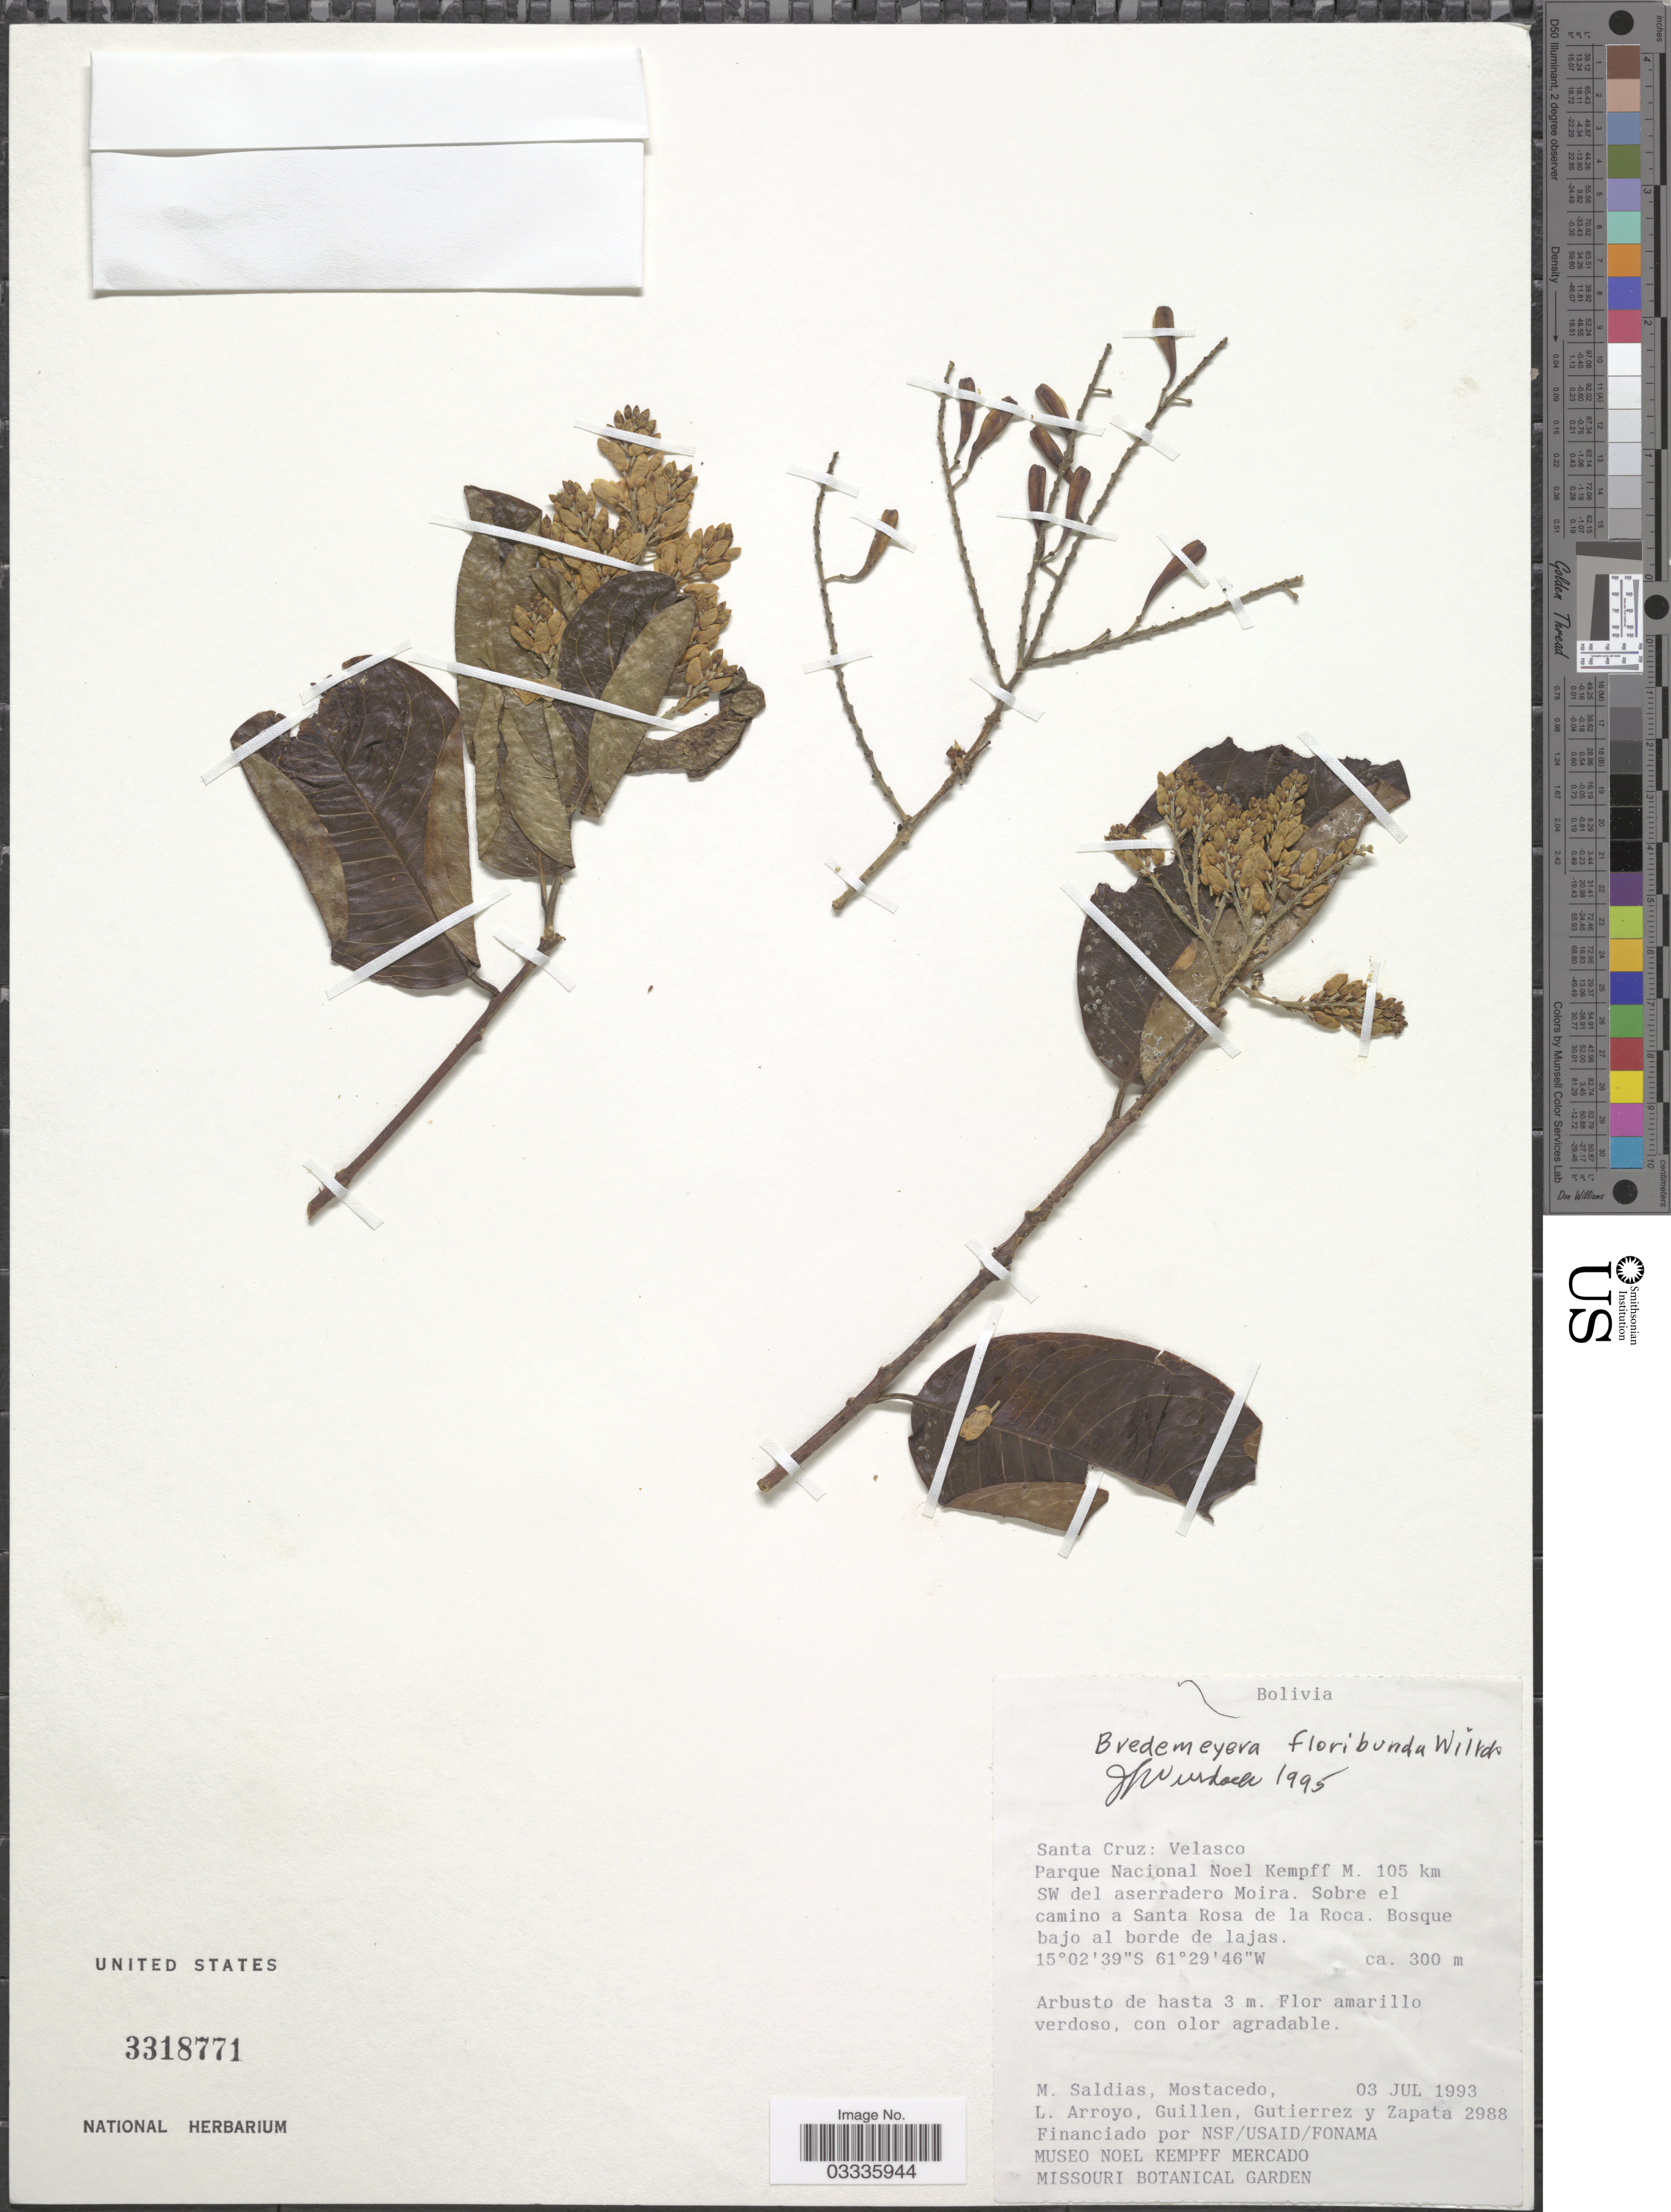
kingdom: Plantae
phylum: Tracheophyta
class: Magnoliopsida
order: Fabales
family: Polygalaceae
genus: Bredemeyera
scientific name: Bredemeyera floribunda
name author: Willd.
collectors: M. Saldias, Mostacedo, --, L. Arroyo, -- Guillen & et al.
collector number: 2988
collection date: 1993-07-03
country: Bolivia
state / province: Santa Cruz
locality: Velasco. Parque Nacional Noel Kempff M. 105 km SW del aserradero Moira. Sobre el camino a Santa Rosa de la Roca.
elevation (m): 300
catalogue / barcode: US 3318771